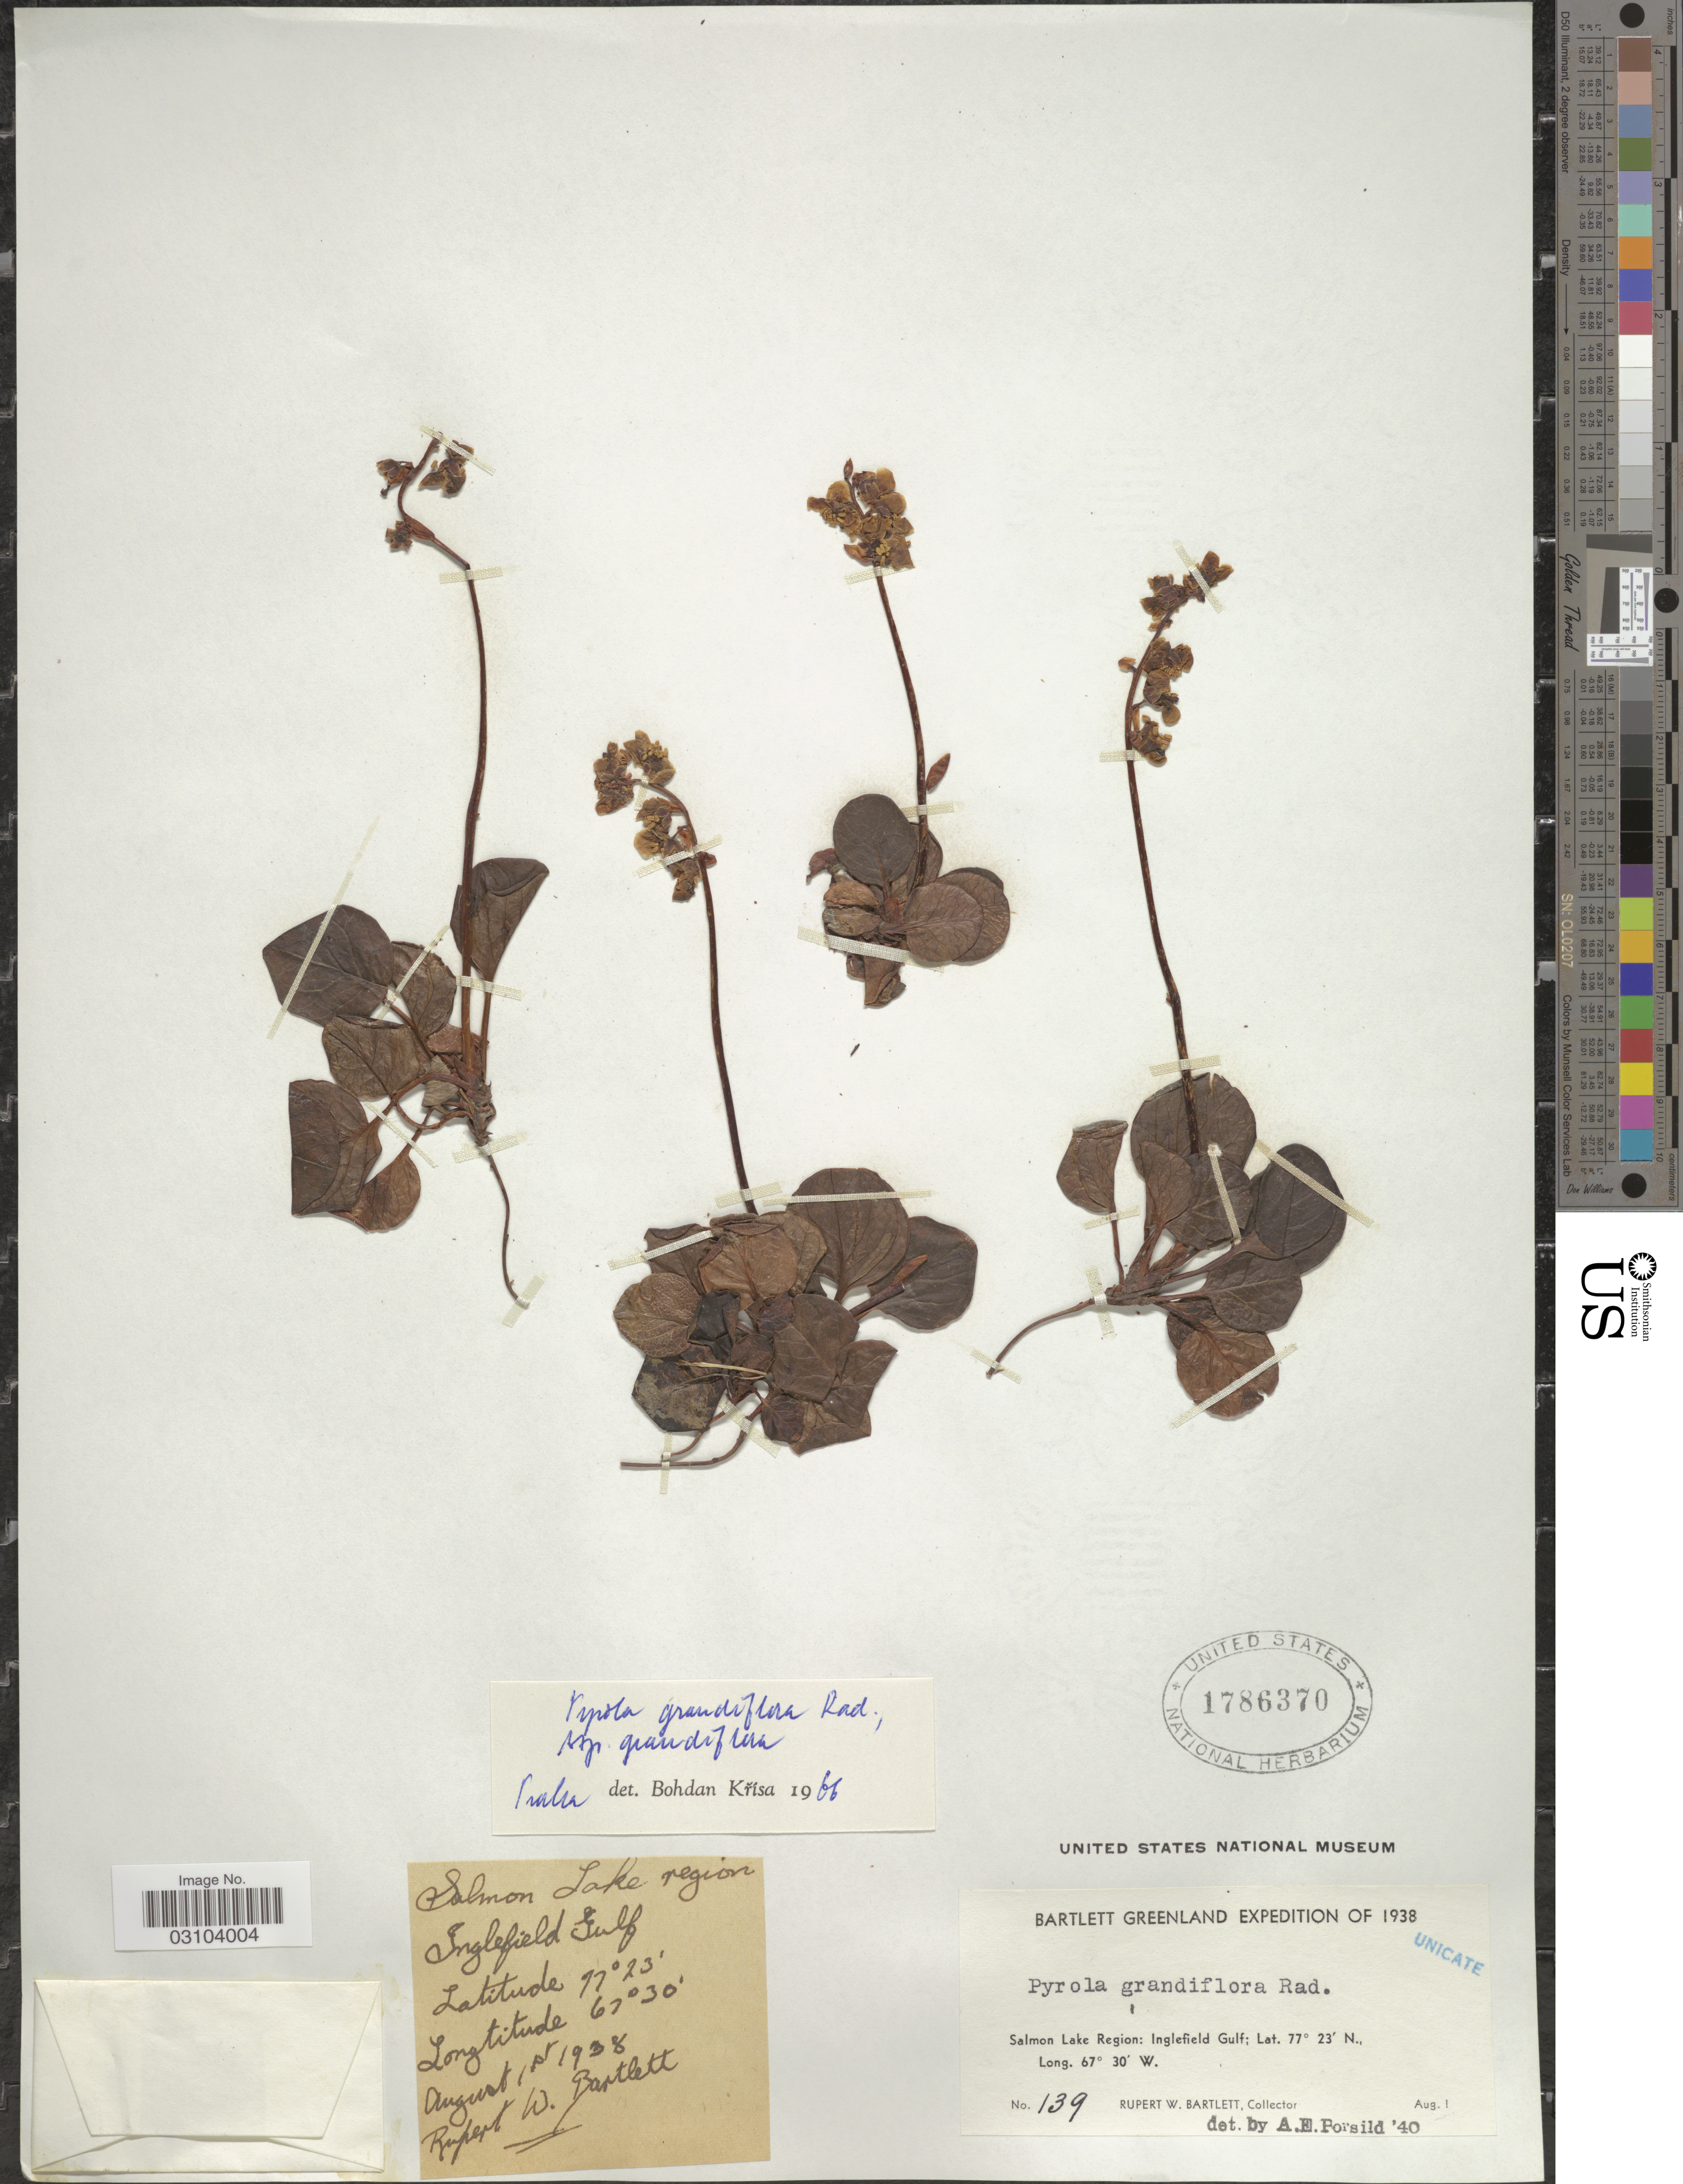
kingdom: Plantae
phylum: Tracheophyta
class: Magnoliopsida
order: Ericales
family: Ericaceae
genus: Pyrola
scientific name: Pyrola grandiflora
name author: Radius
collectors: R. W. Bartlett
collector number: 139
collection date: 1938-08-01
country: Greenland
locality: Salmon Lake Region: Inglefield Gulf.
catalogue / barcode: US 1786370